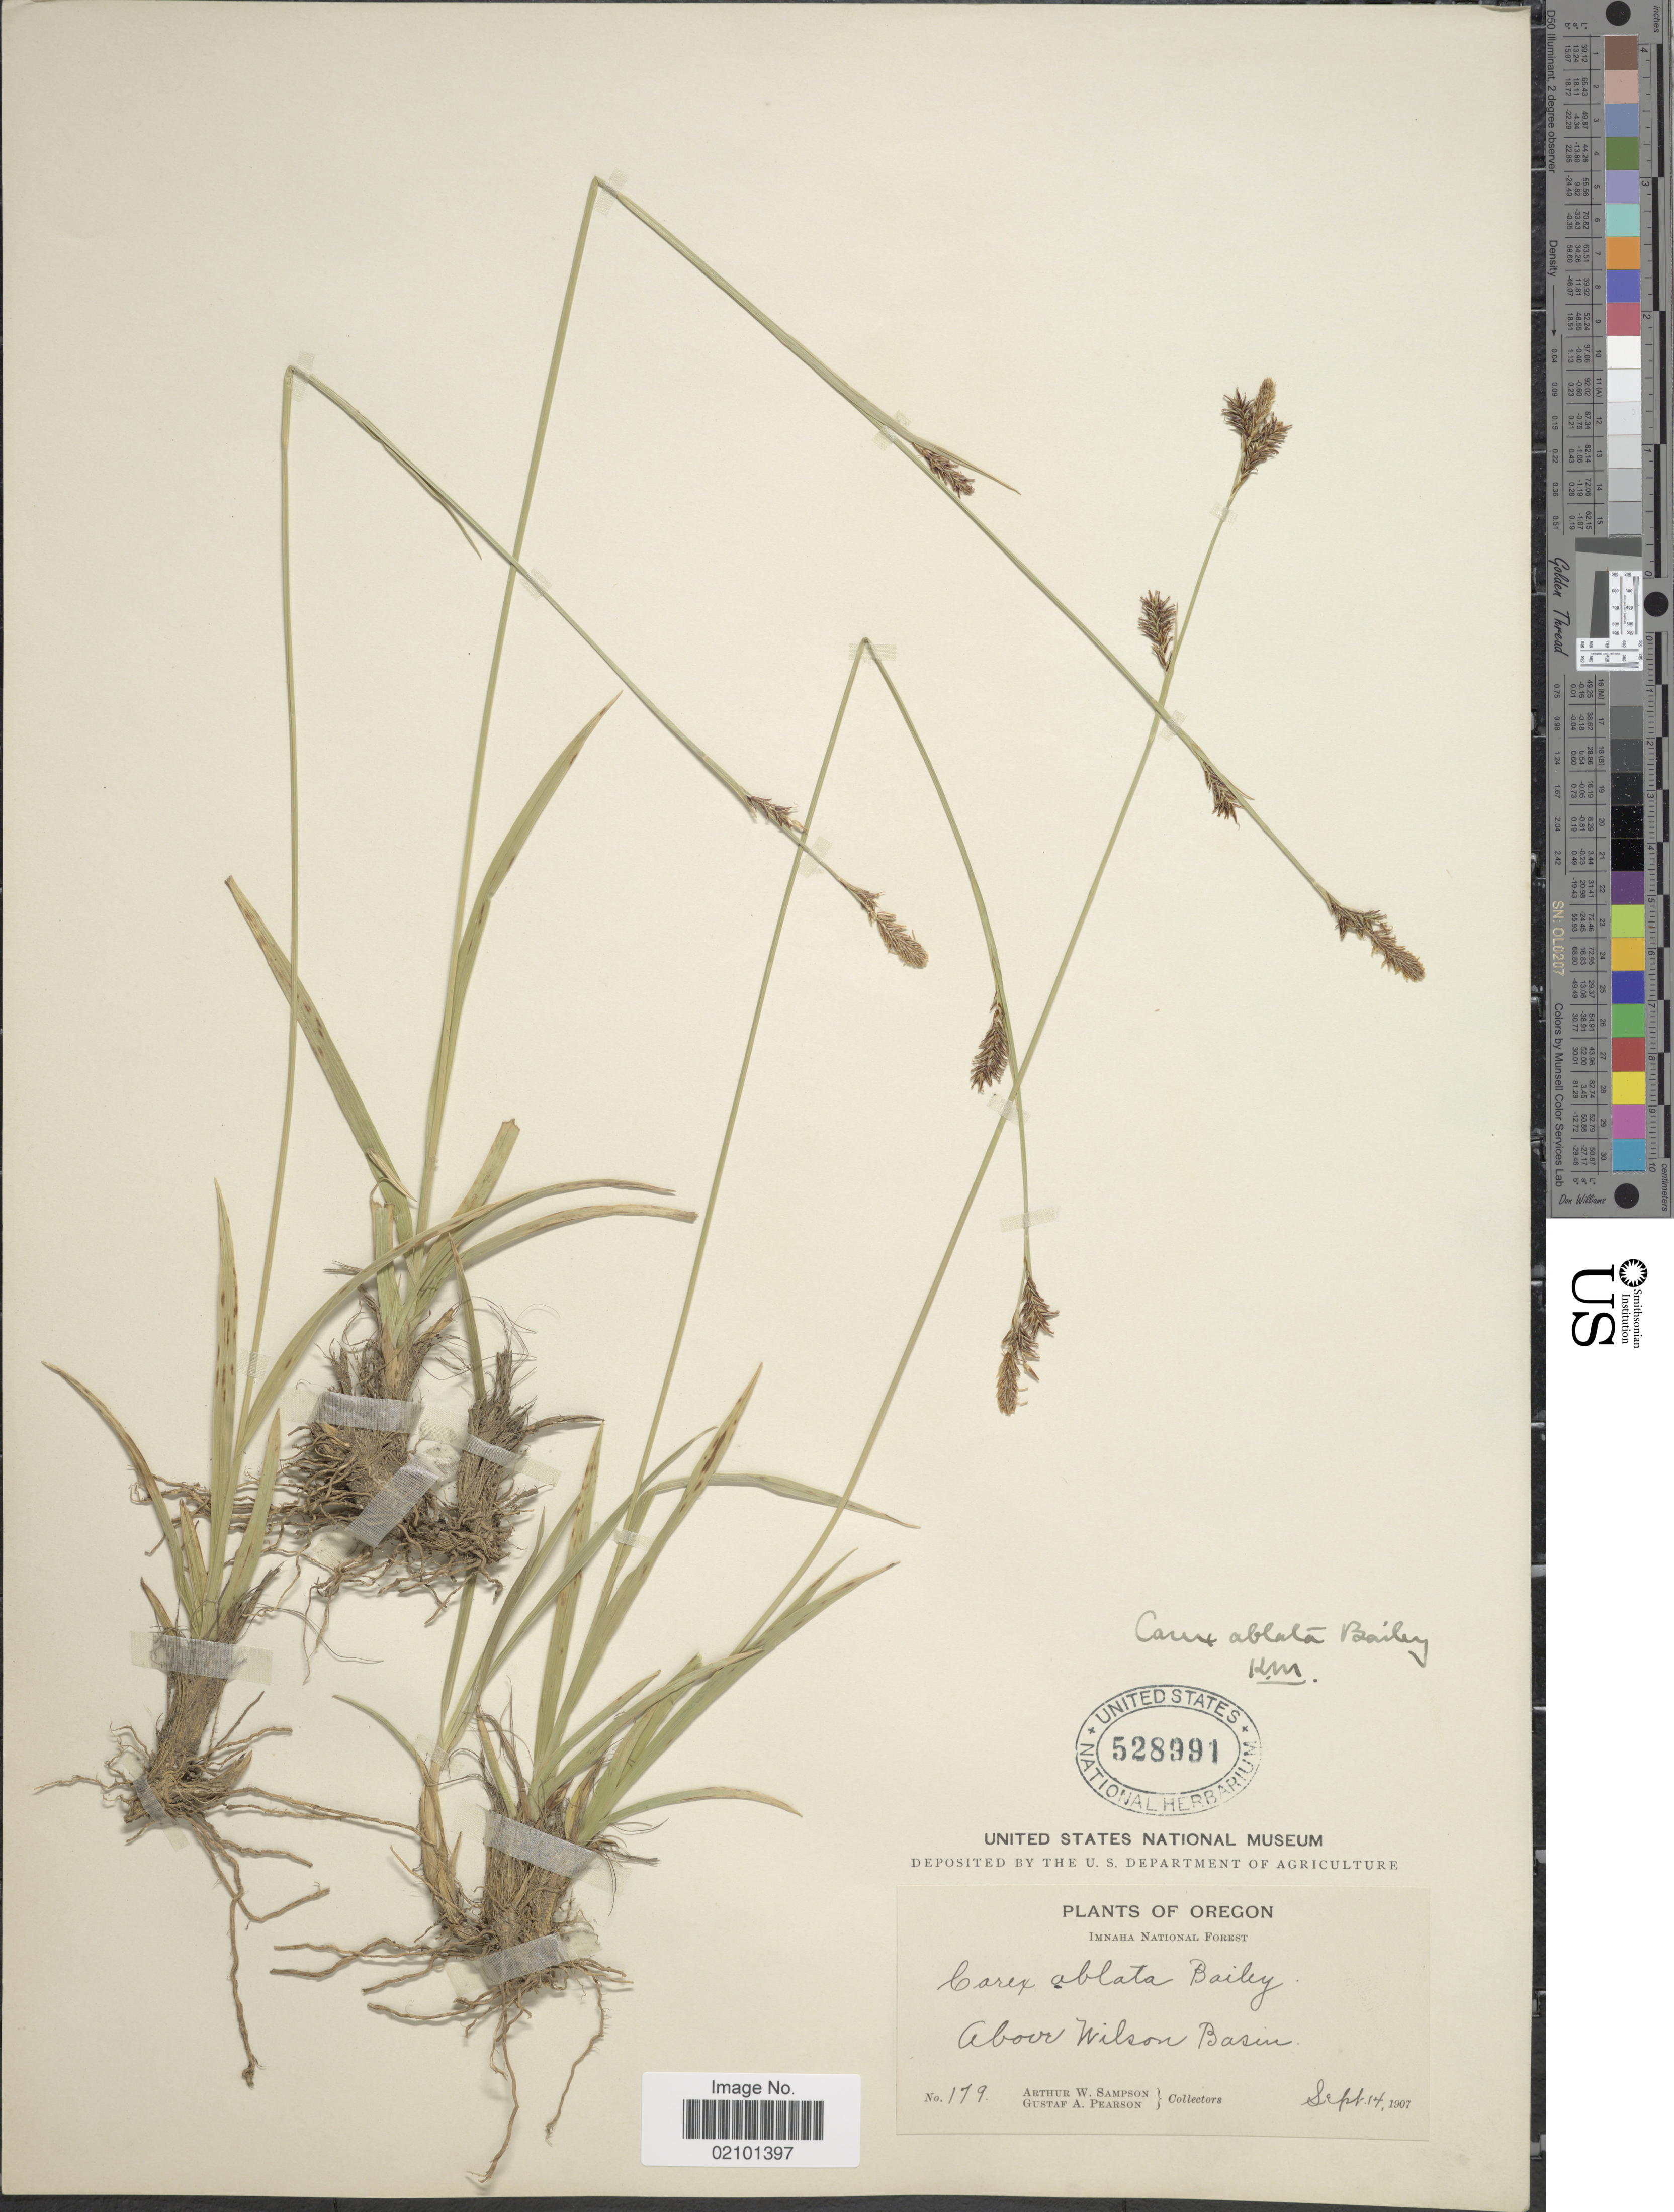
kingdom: Plantae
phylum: Tracheophyta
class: Liliopsida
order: Poales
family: Cyperaceae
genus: Carex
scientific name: Carex ablata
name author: L.H. Bailey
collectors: A. Sampson & G. Pearson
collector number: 179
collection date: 1907-09-14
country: United States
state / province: Oregon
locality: Imnaha National Forest. Above Wilson Basin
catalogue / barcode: US 528991